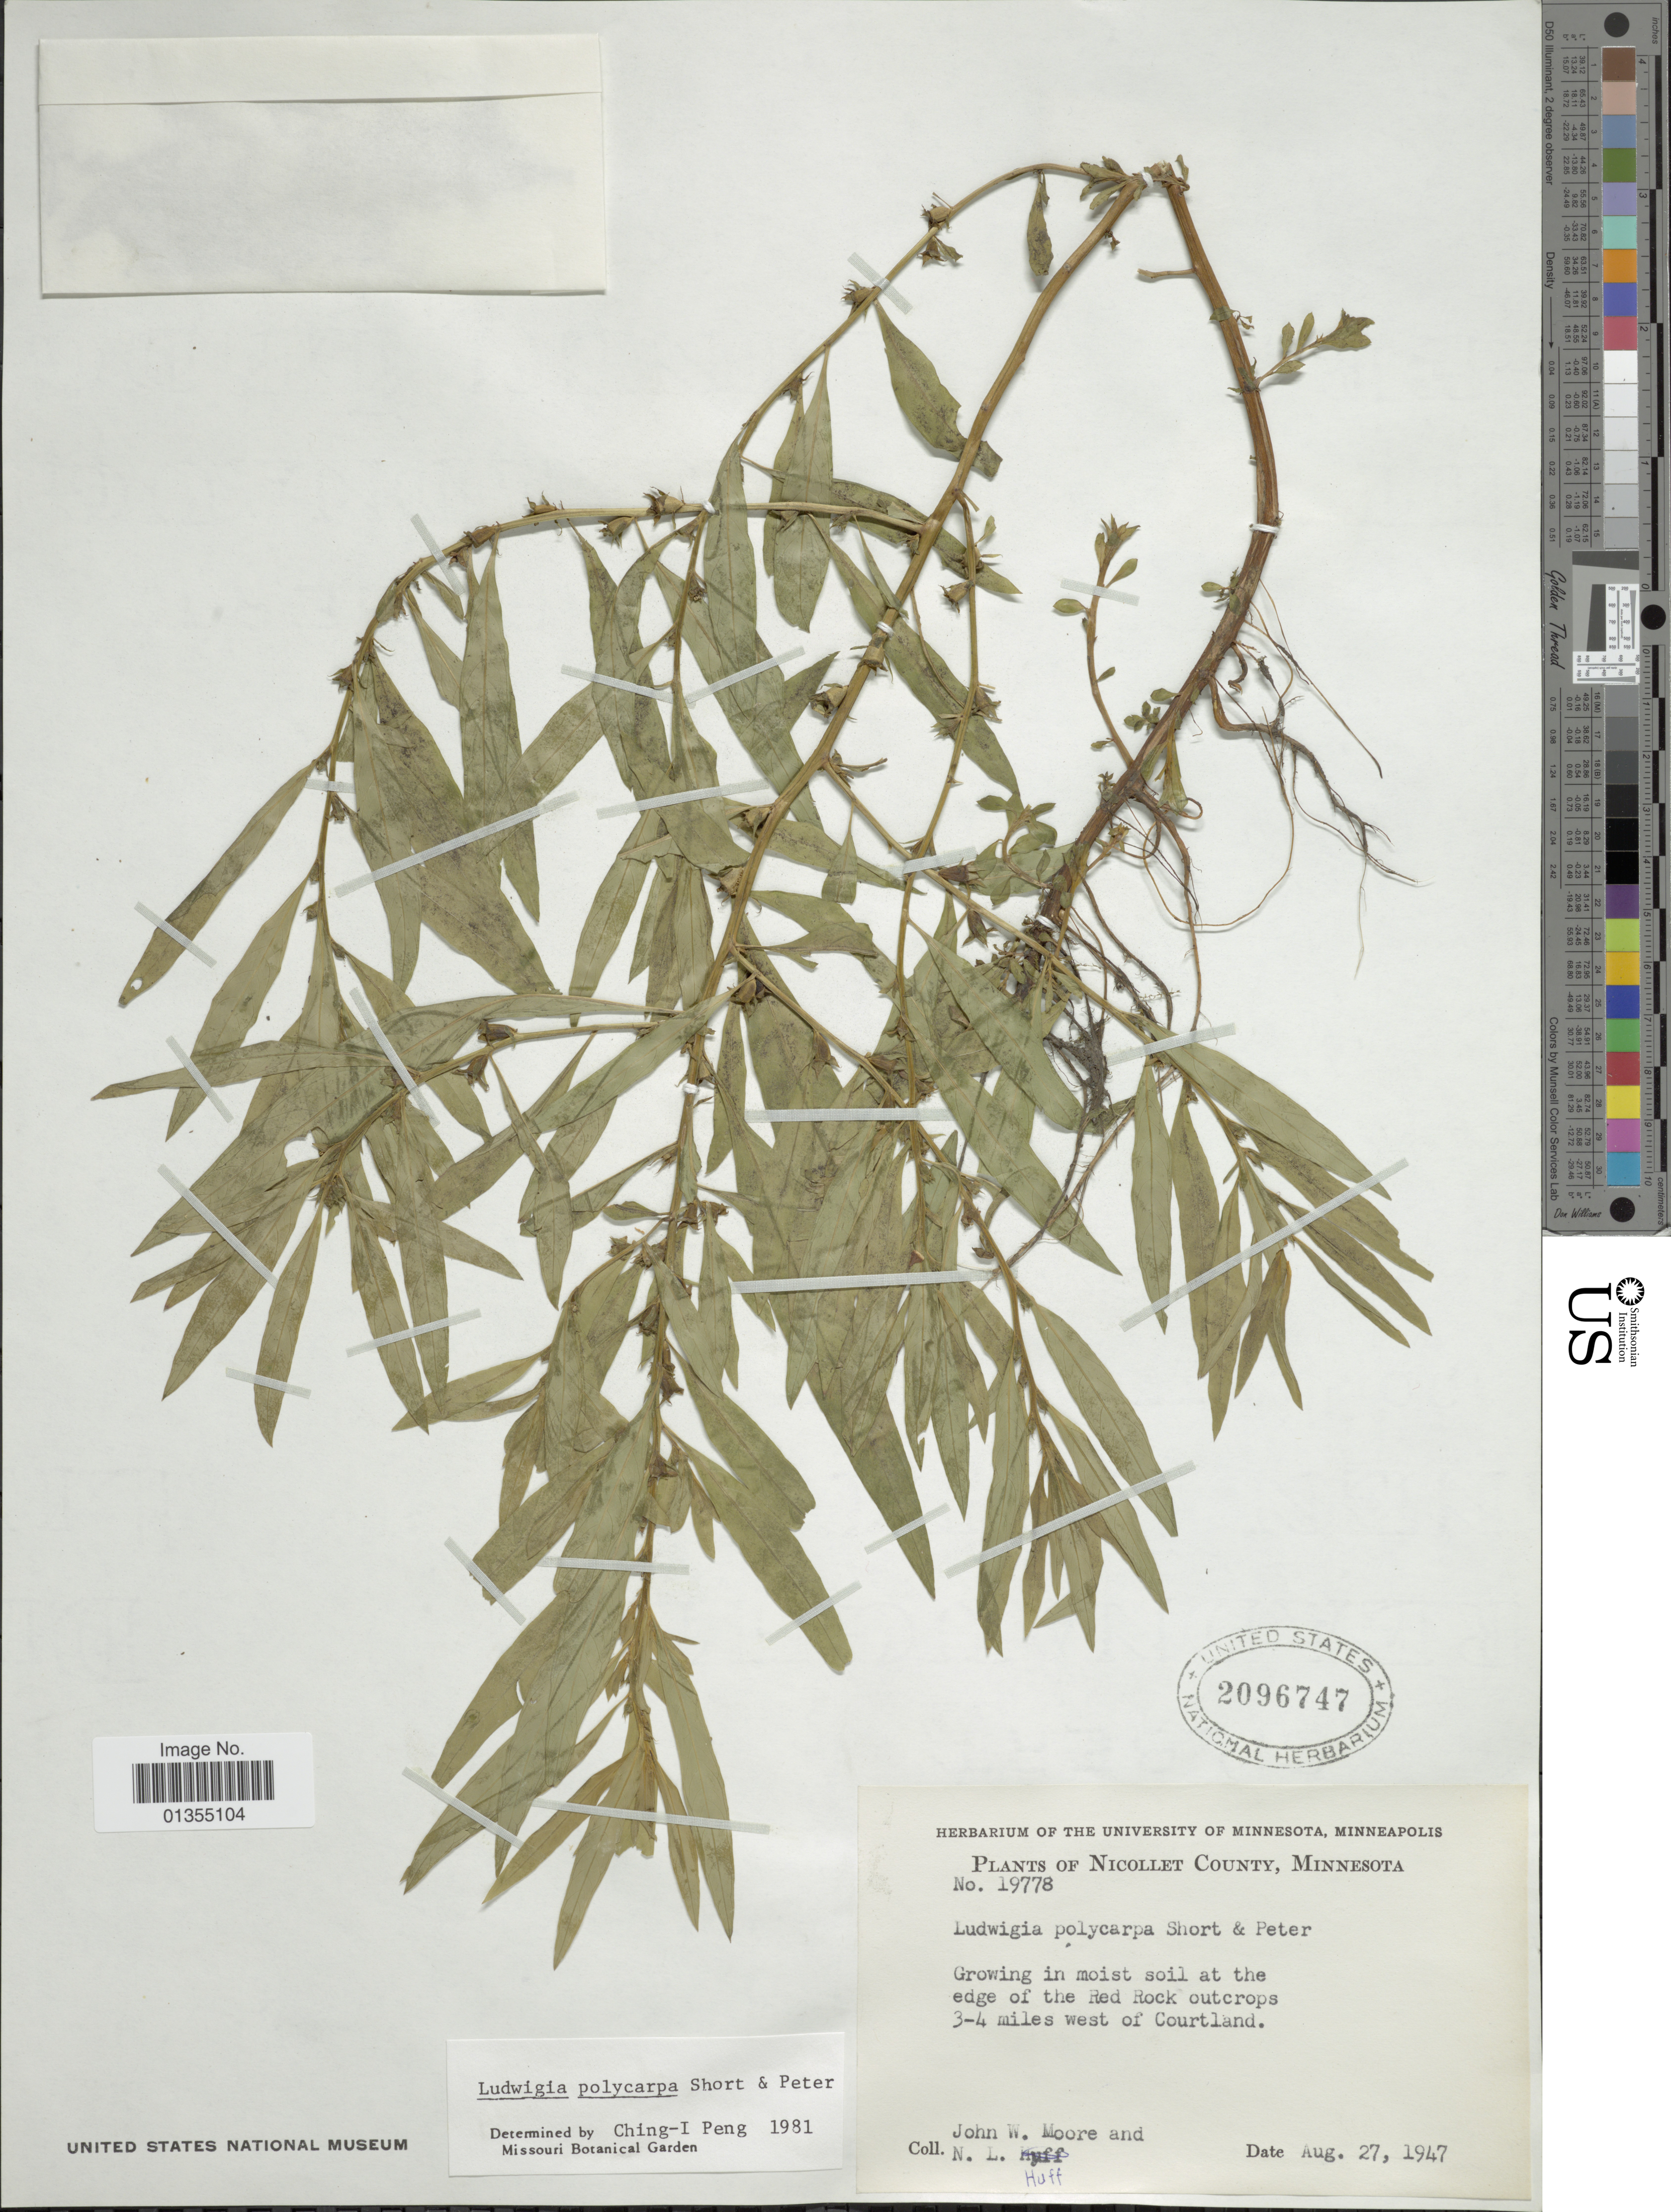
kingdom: Plantae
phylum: Tracheophyta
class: Magnoliopsida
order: Myrtales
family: Onagraceae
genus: Ludwigia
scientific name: Ludwigia polycarpa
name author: Short & R. Peter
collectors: J. Moore & N. Huff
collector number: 19778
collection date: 1947-08-27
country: United States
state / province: Minnesota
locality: Nicollet County, at the edge of the Red Rock outcrops 3-4 miles west of Courtland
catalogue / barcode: US 2096747